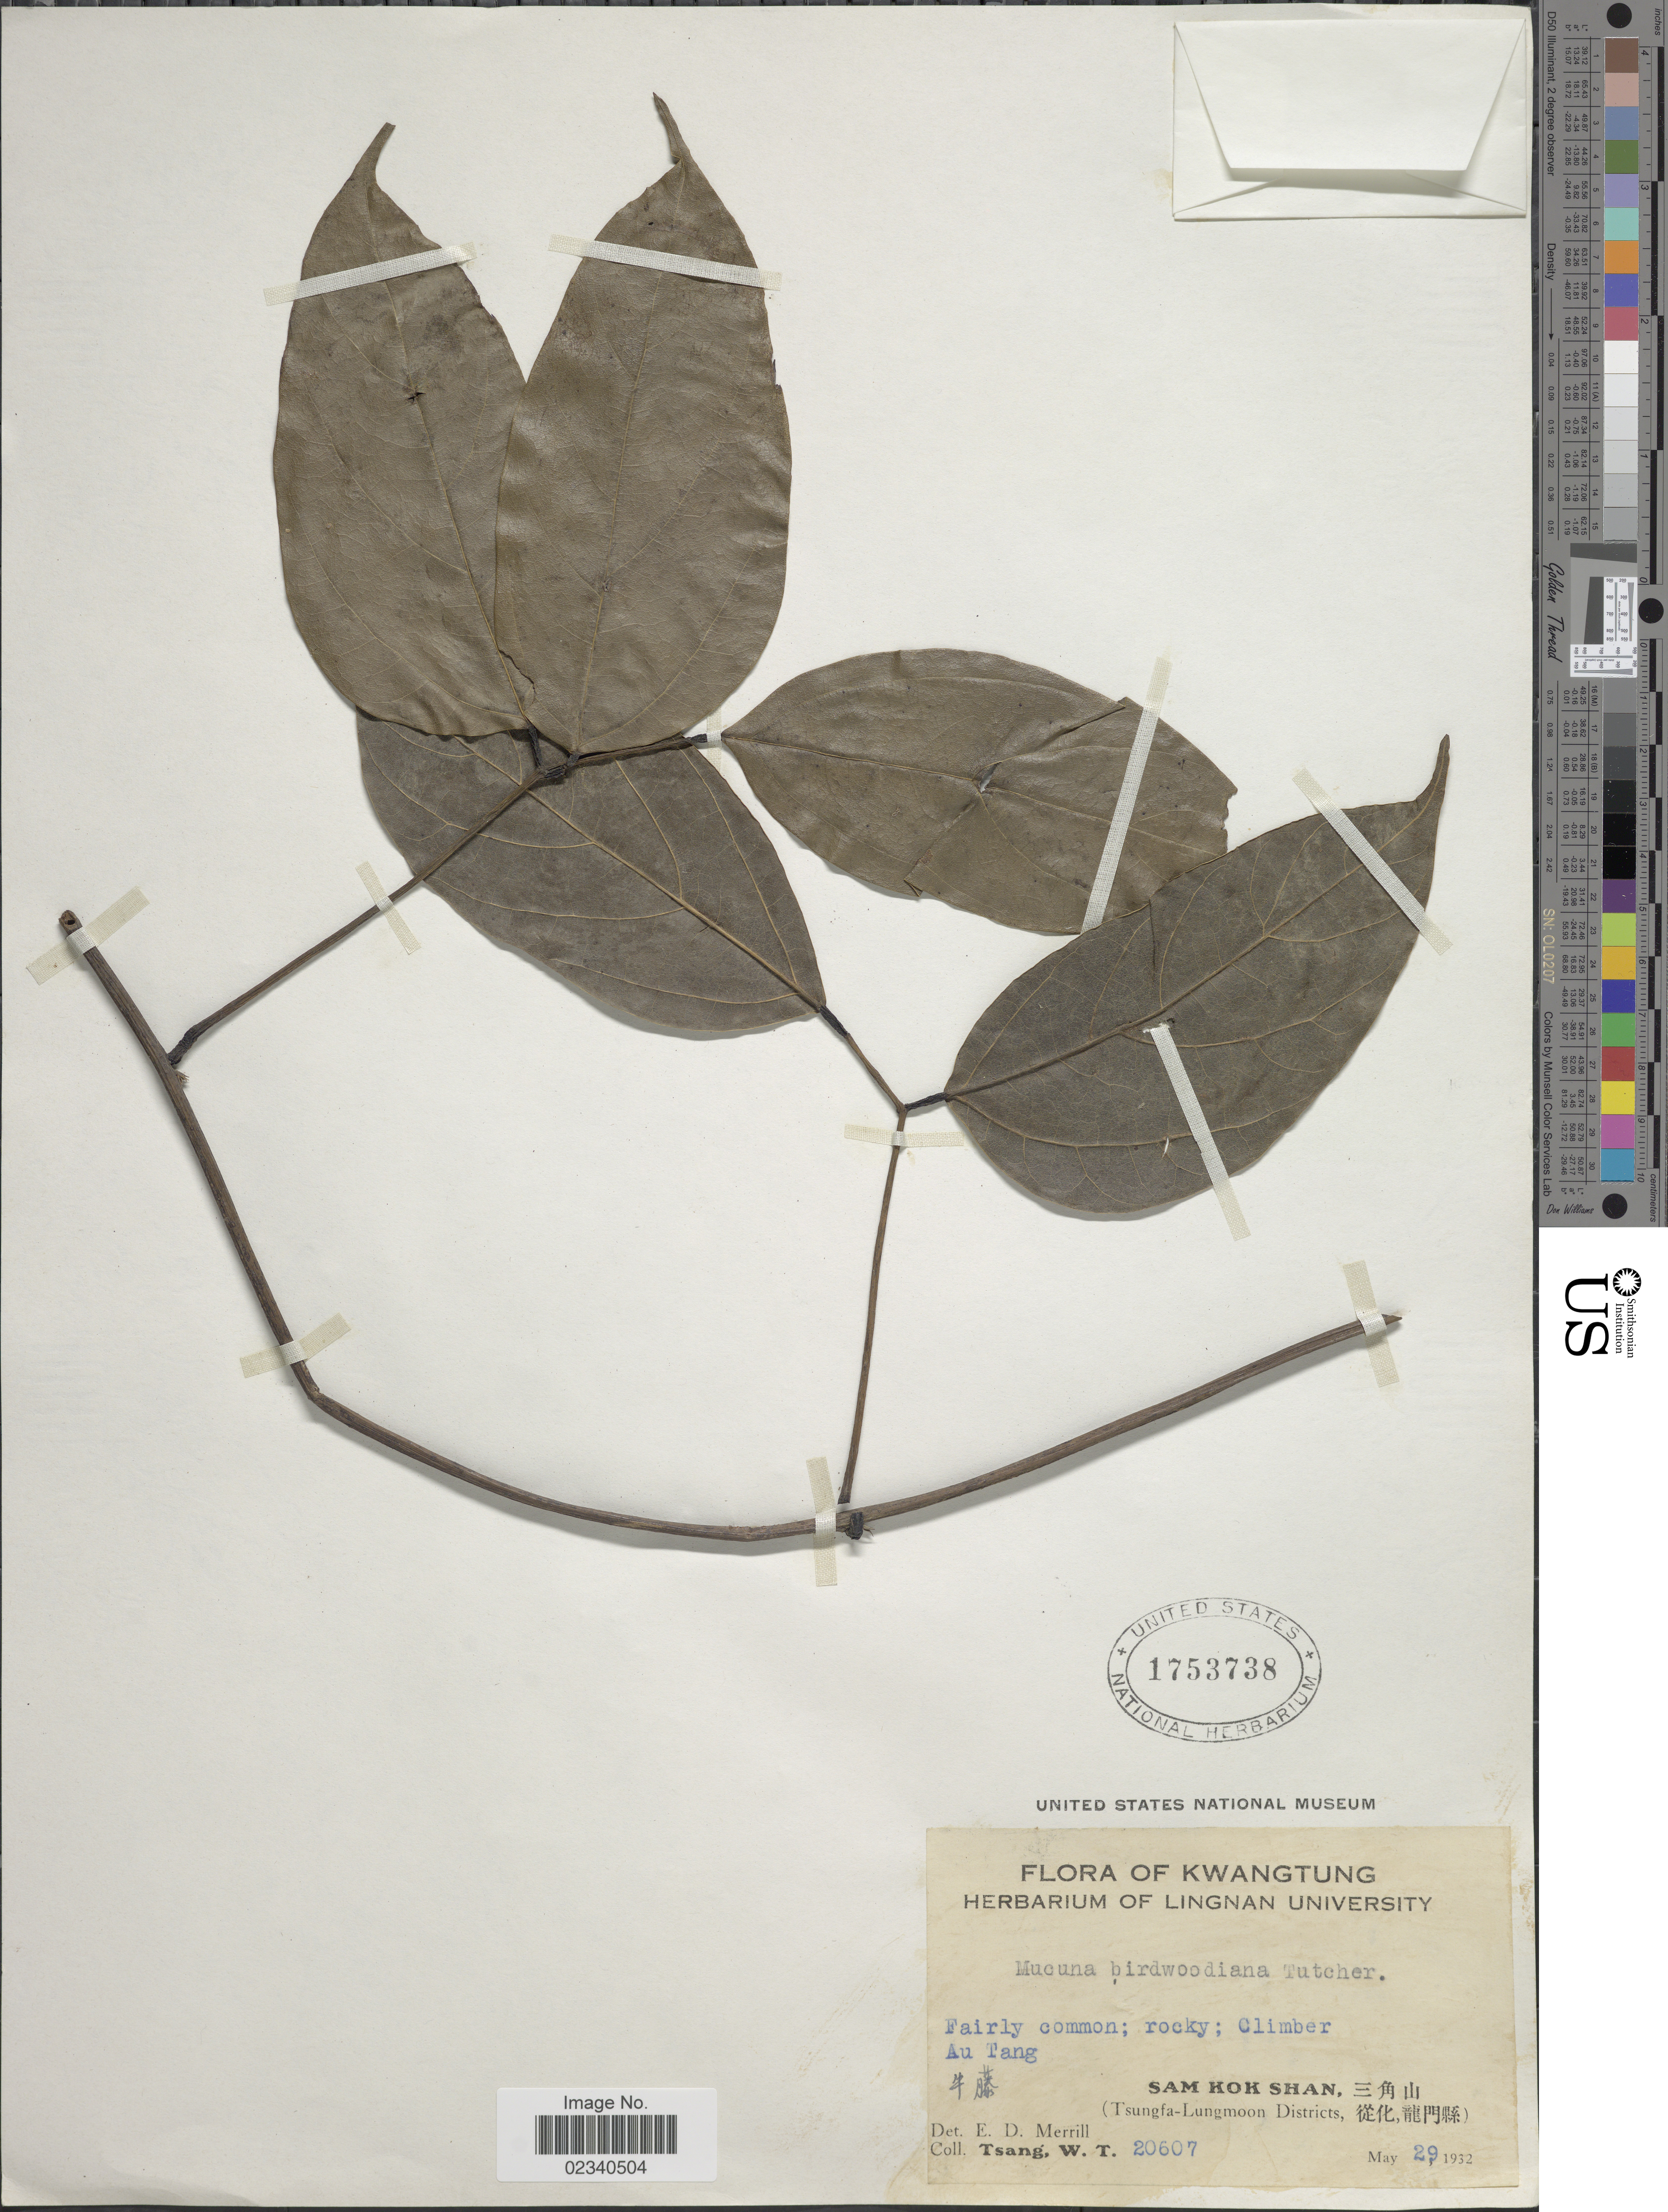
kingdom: Plantae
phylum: Tracheophyta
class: Magnoliopsida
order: Fabales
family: Fabaceae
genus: Mucuna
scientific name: Mucuna birdwoodiana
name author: Tutcher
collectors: W. T. Tsang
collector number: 20607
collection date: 1932-05-29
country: China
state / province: Guangdong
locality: Kwangtung. Sam Hok Shan (Tsungfa-Lungmoon Districts). Au Tang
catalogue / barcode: US 1753738